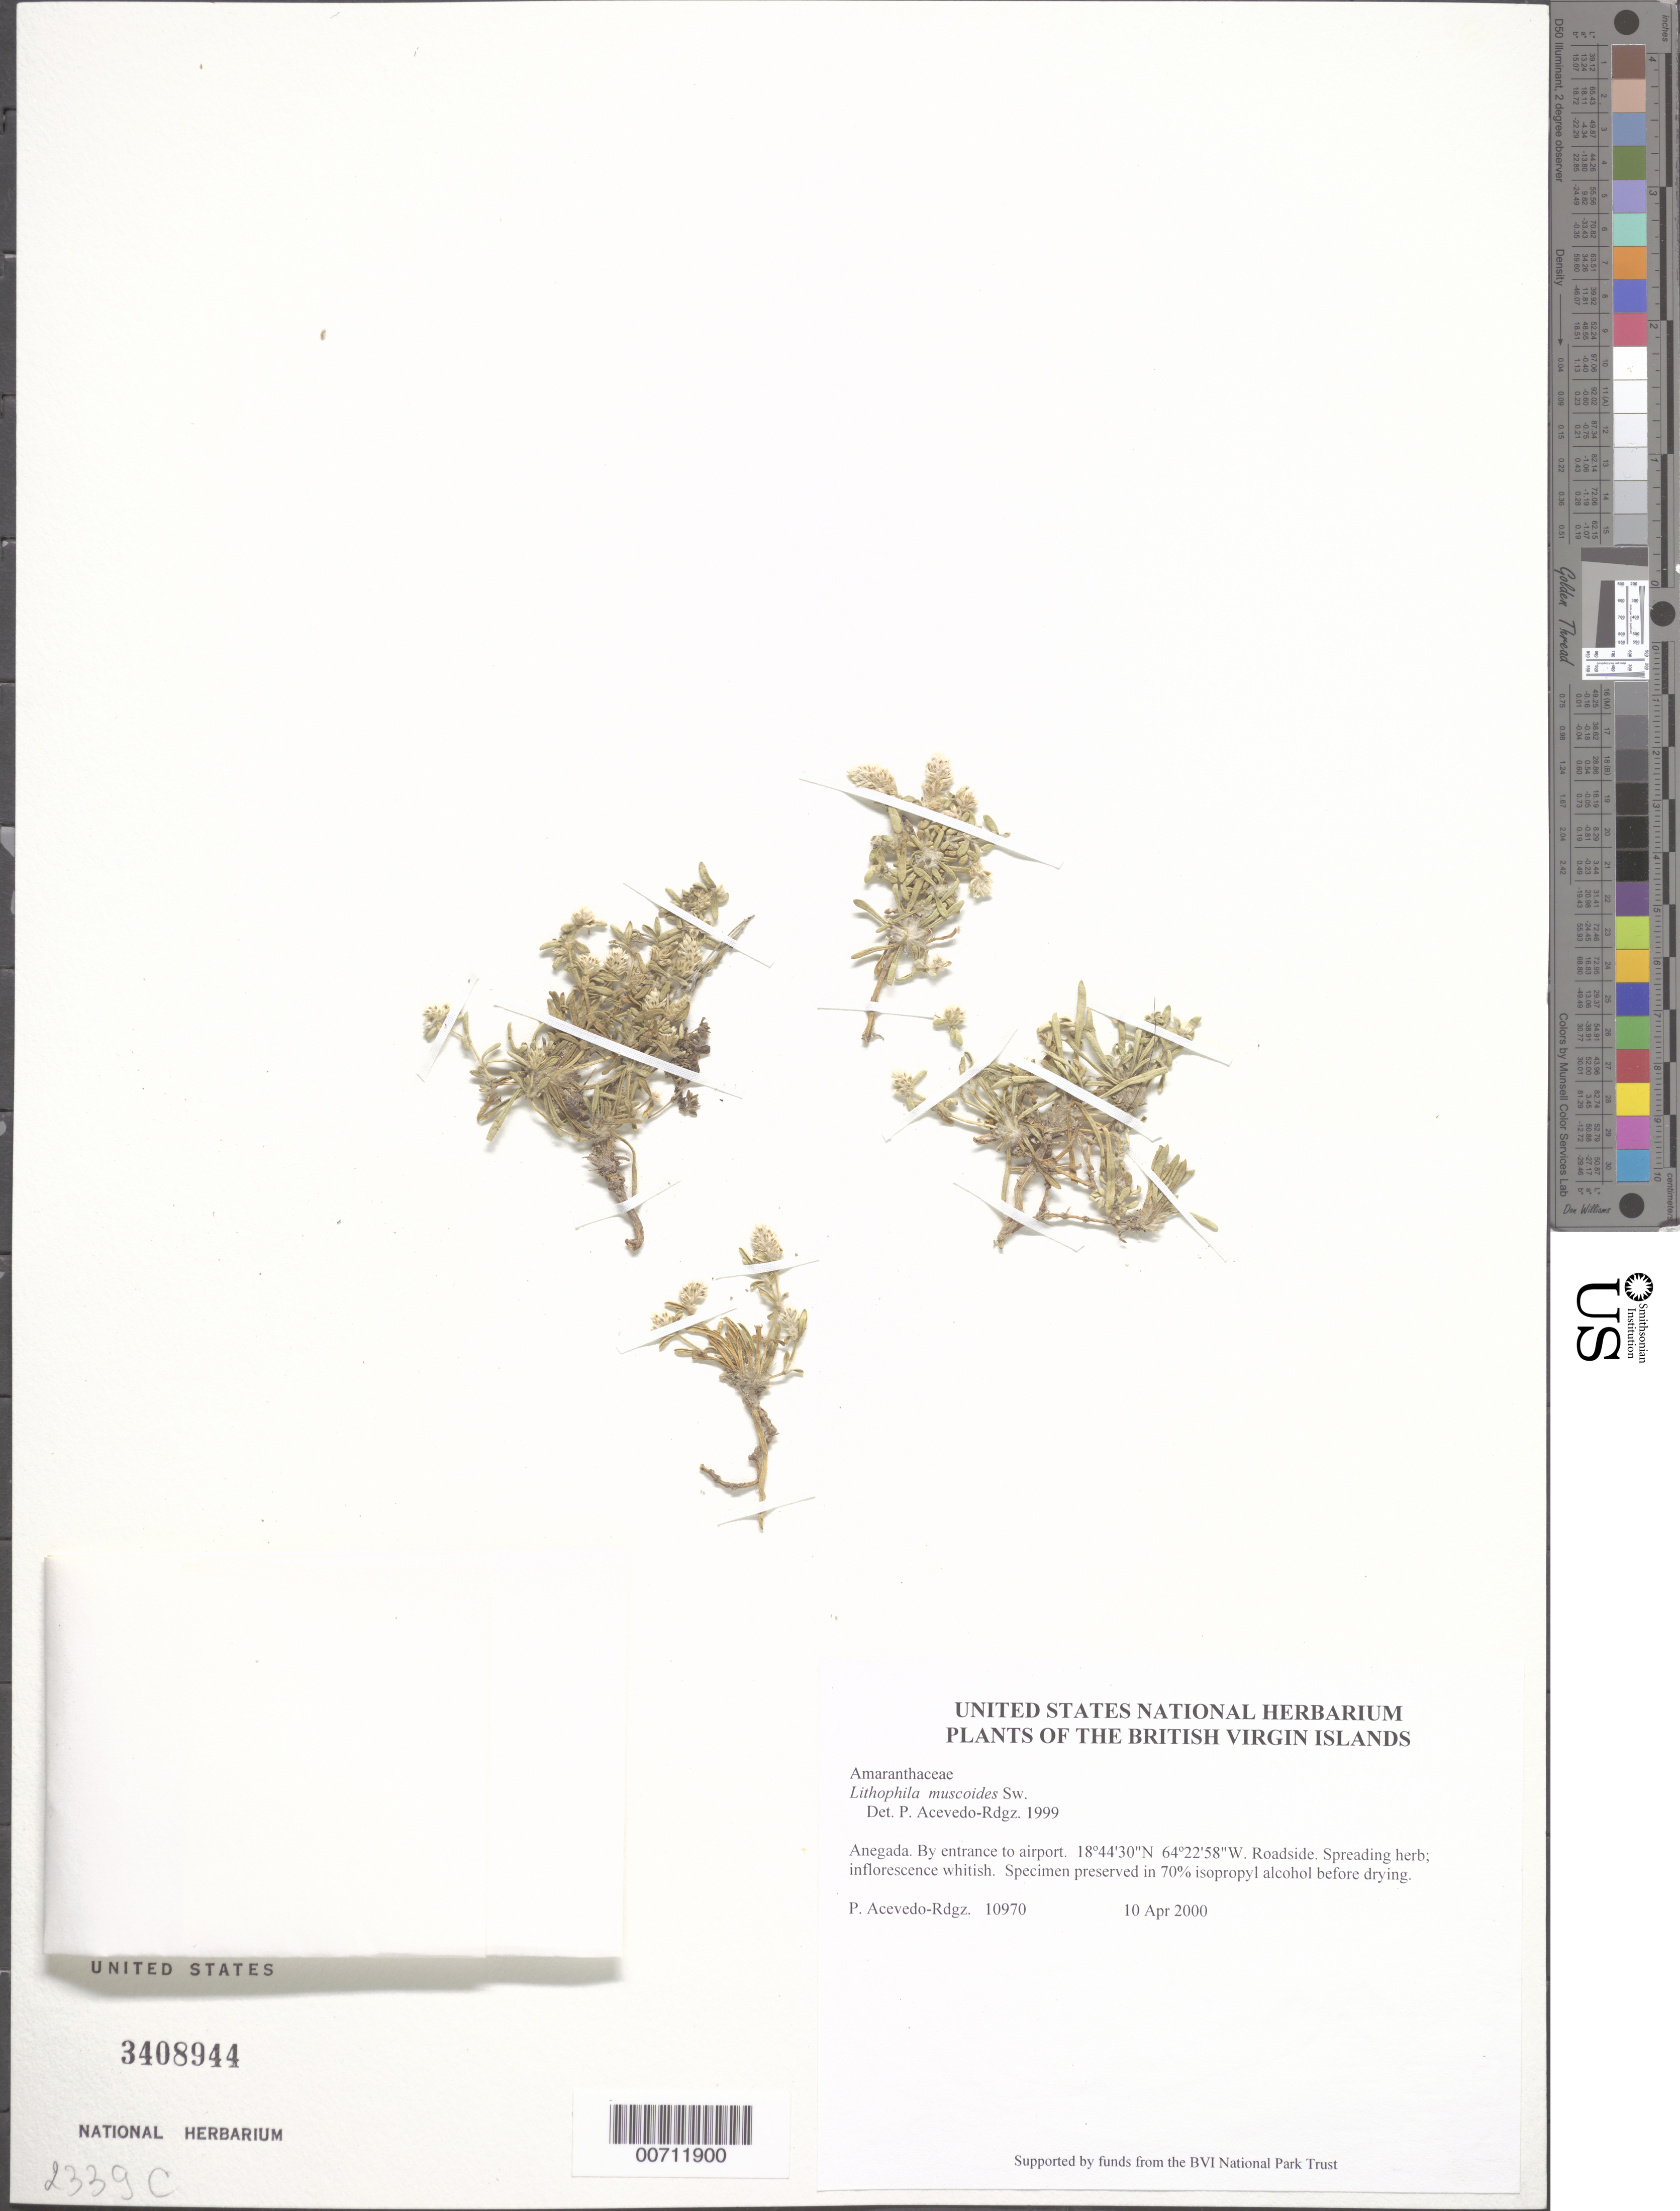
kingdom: Plantae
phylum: Tracheophyta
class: Magnoliopsida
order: Caryophyllales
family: Amaranthaceae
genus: Gomphrena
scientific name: Gomphrena muscoides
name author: (Sw.) T. Ortuño & Borsch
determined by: Strong, Mark T., (BOT), Smithsonian Institution - National Museum of Natural History (UNITED STATES)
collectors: P. Acevedo-Rodr.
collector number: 10970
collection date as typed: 10 Apr 2000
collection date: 2000-04-10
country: British Virgin Islands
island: Anegada I.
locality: By entrance to airport.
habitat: Roadside.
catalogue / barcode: US 3408944